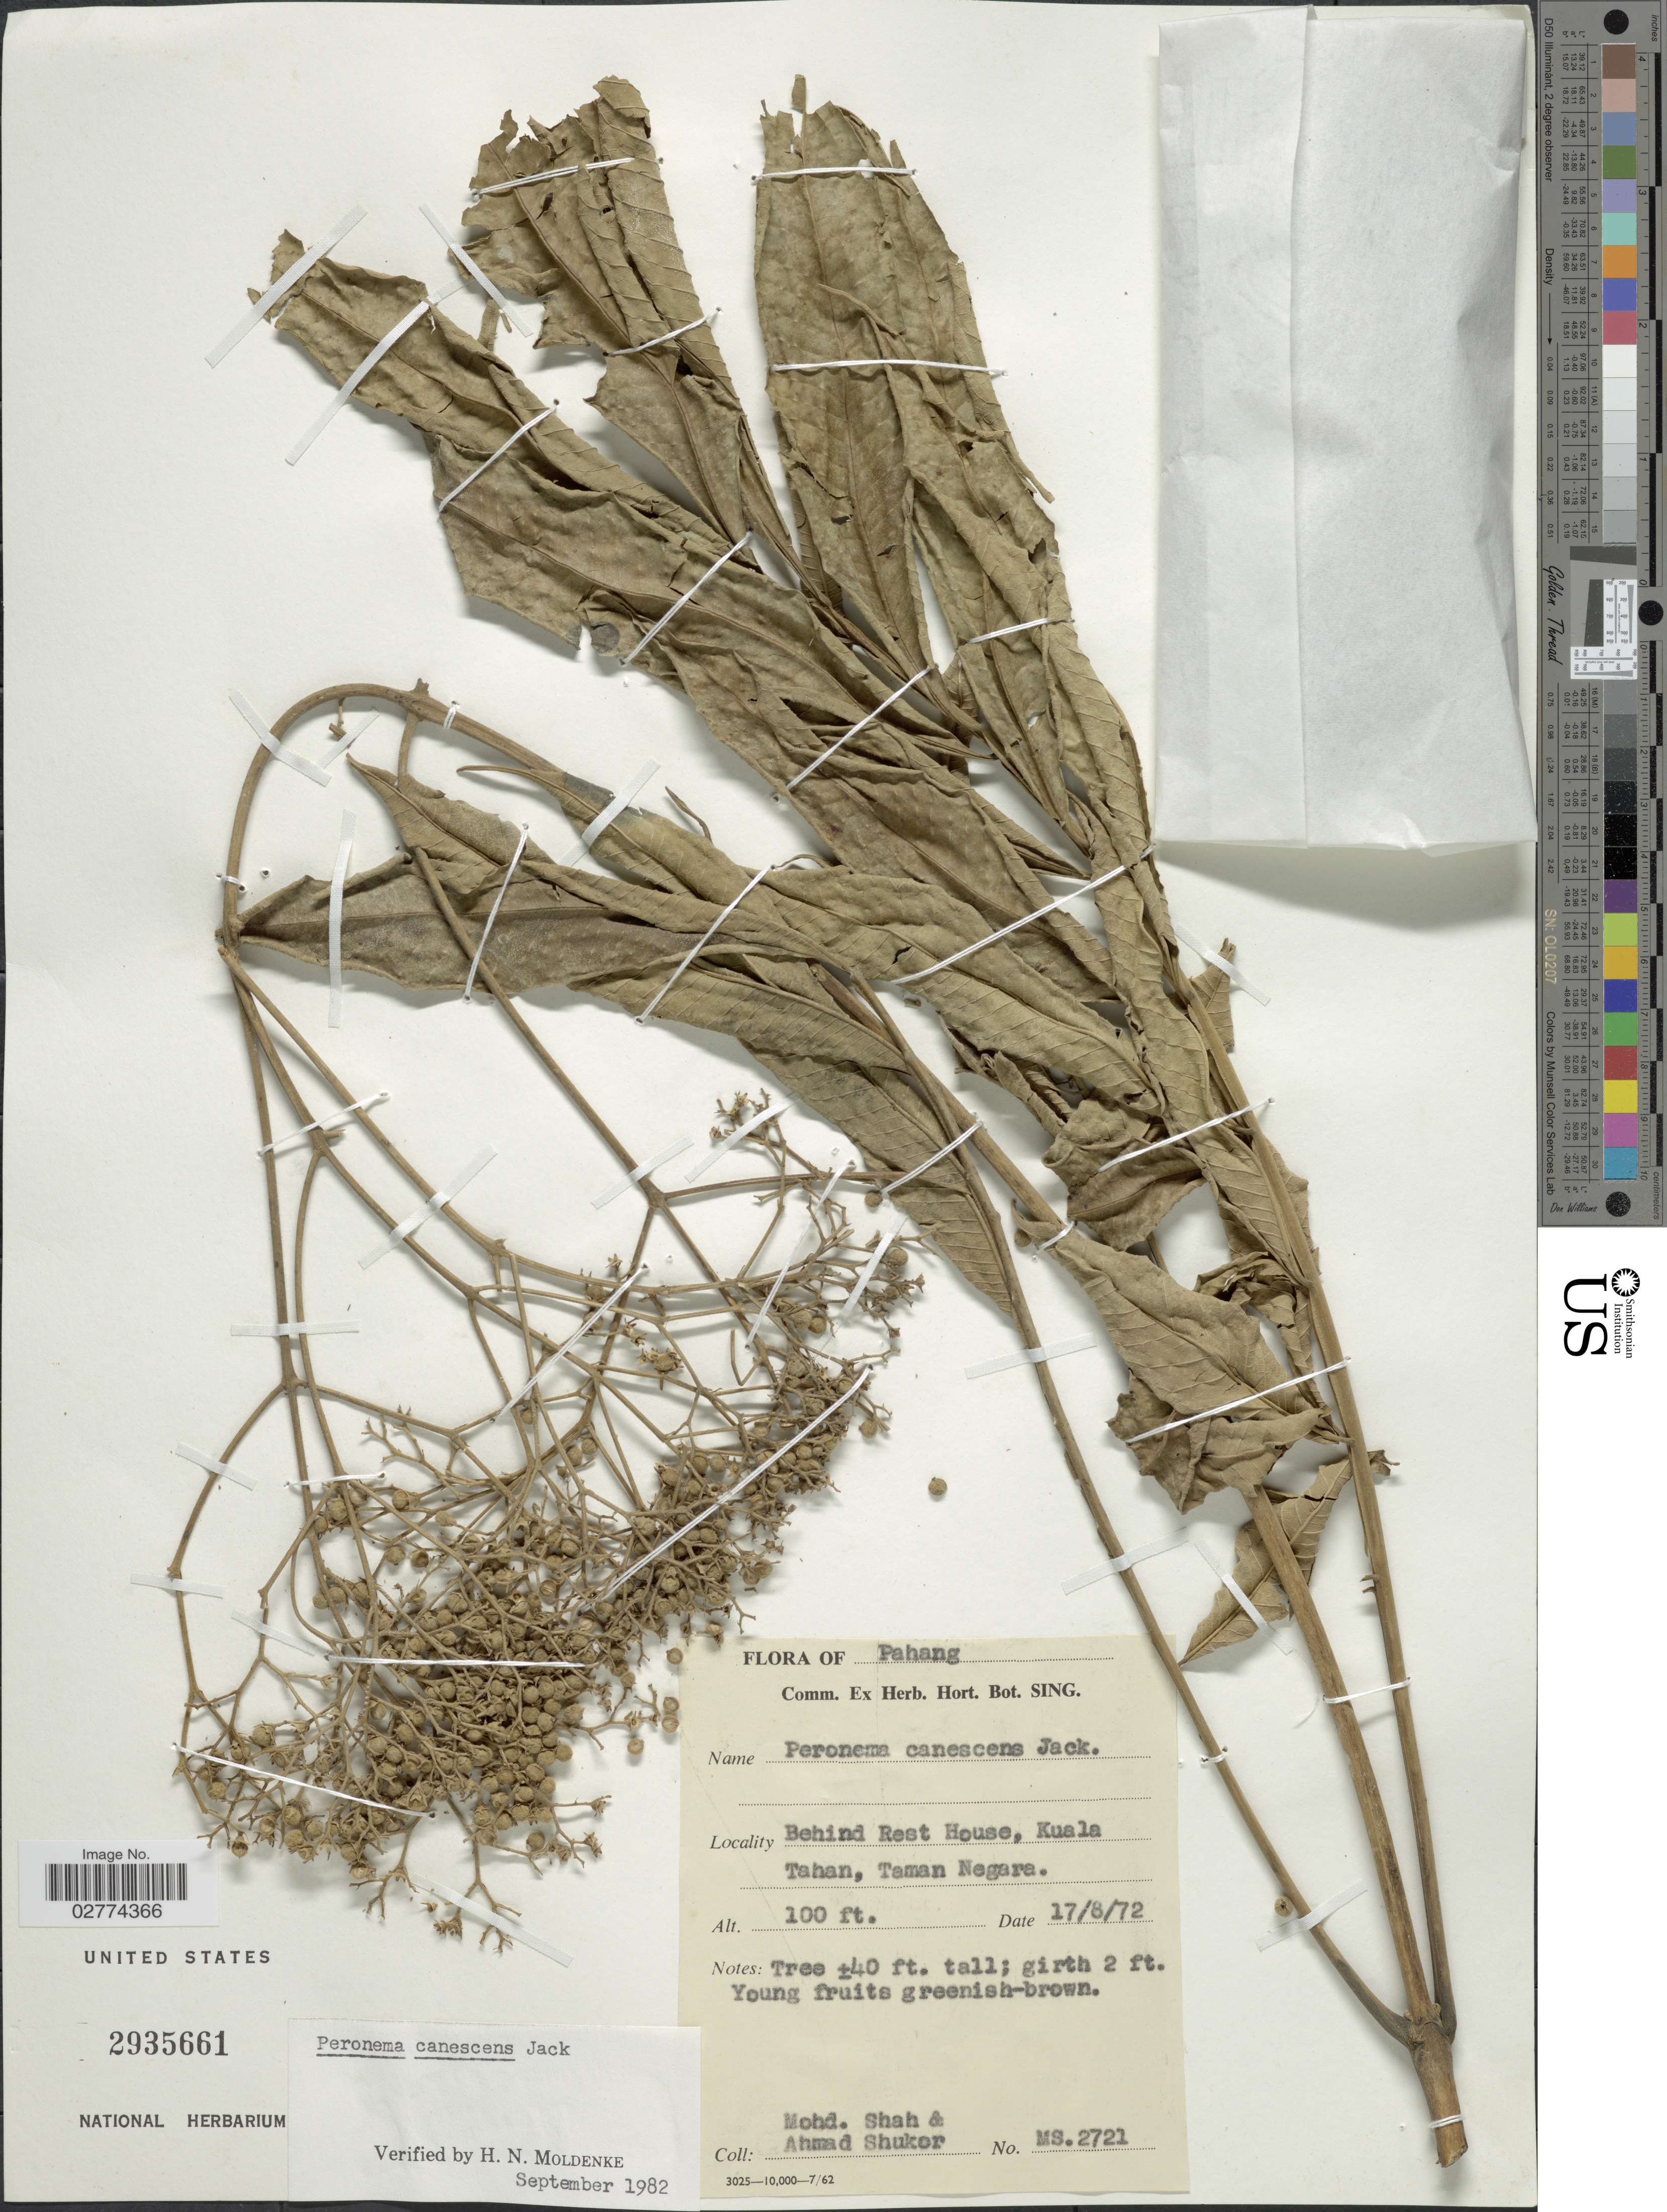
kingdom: Plantae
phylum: Tracheophyta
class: Magnoliopsida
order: Lamiales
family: Lamiaceae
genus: Peronema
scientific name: Peronema canescens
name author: Jack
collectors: M. Shah & A. Shukor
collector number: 2721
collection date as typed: Transcribed d/m/y: 17/8/72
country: Malaysia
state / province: Pahang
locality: Behind Rest House, Kuala Tahan, Taman Negara.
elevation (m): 30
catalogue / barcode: US 2935661